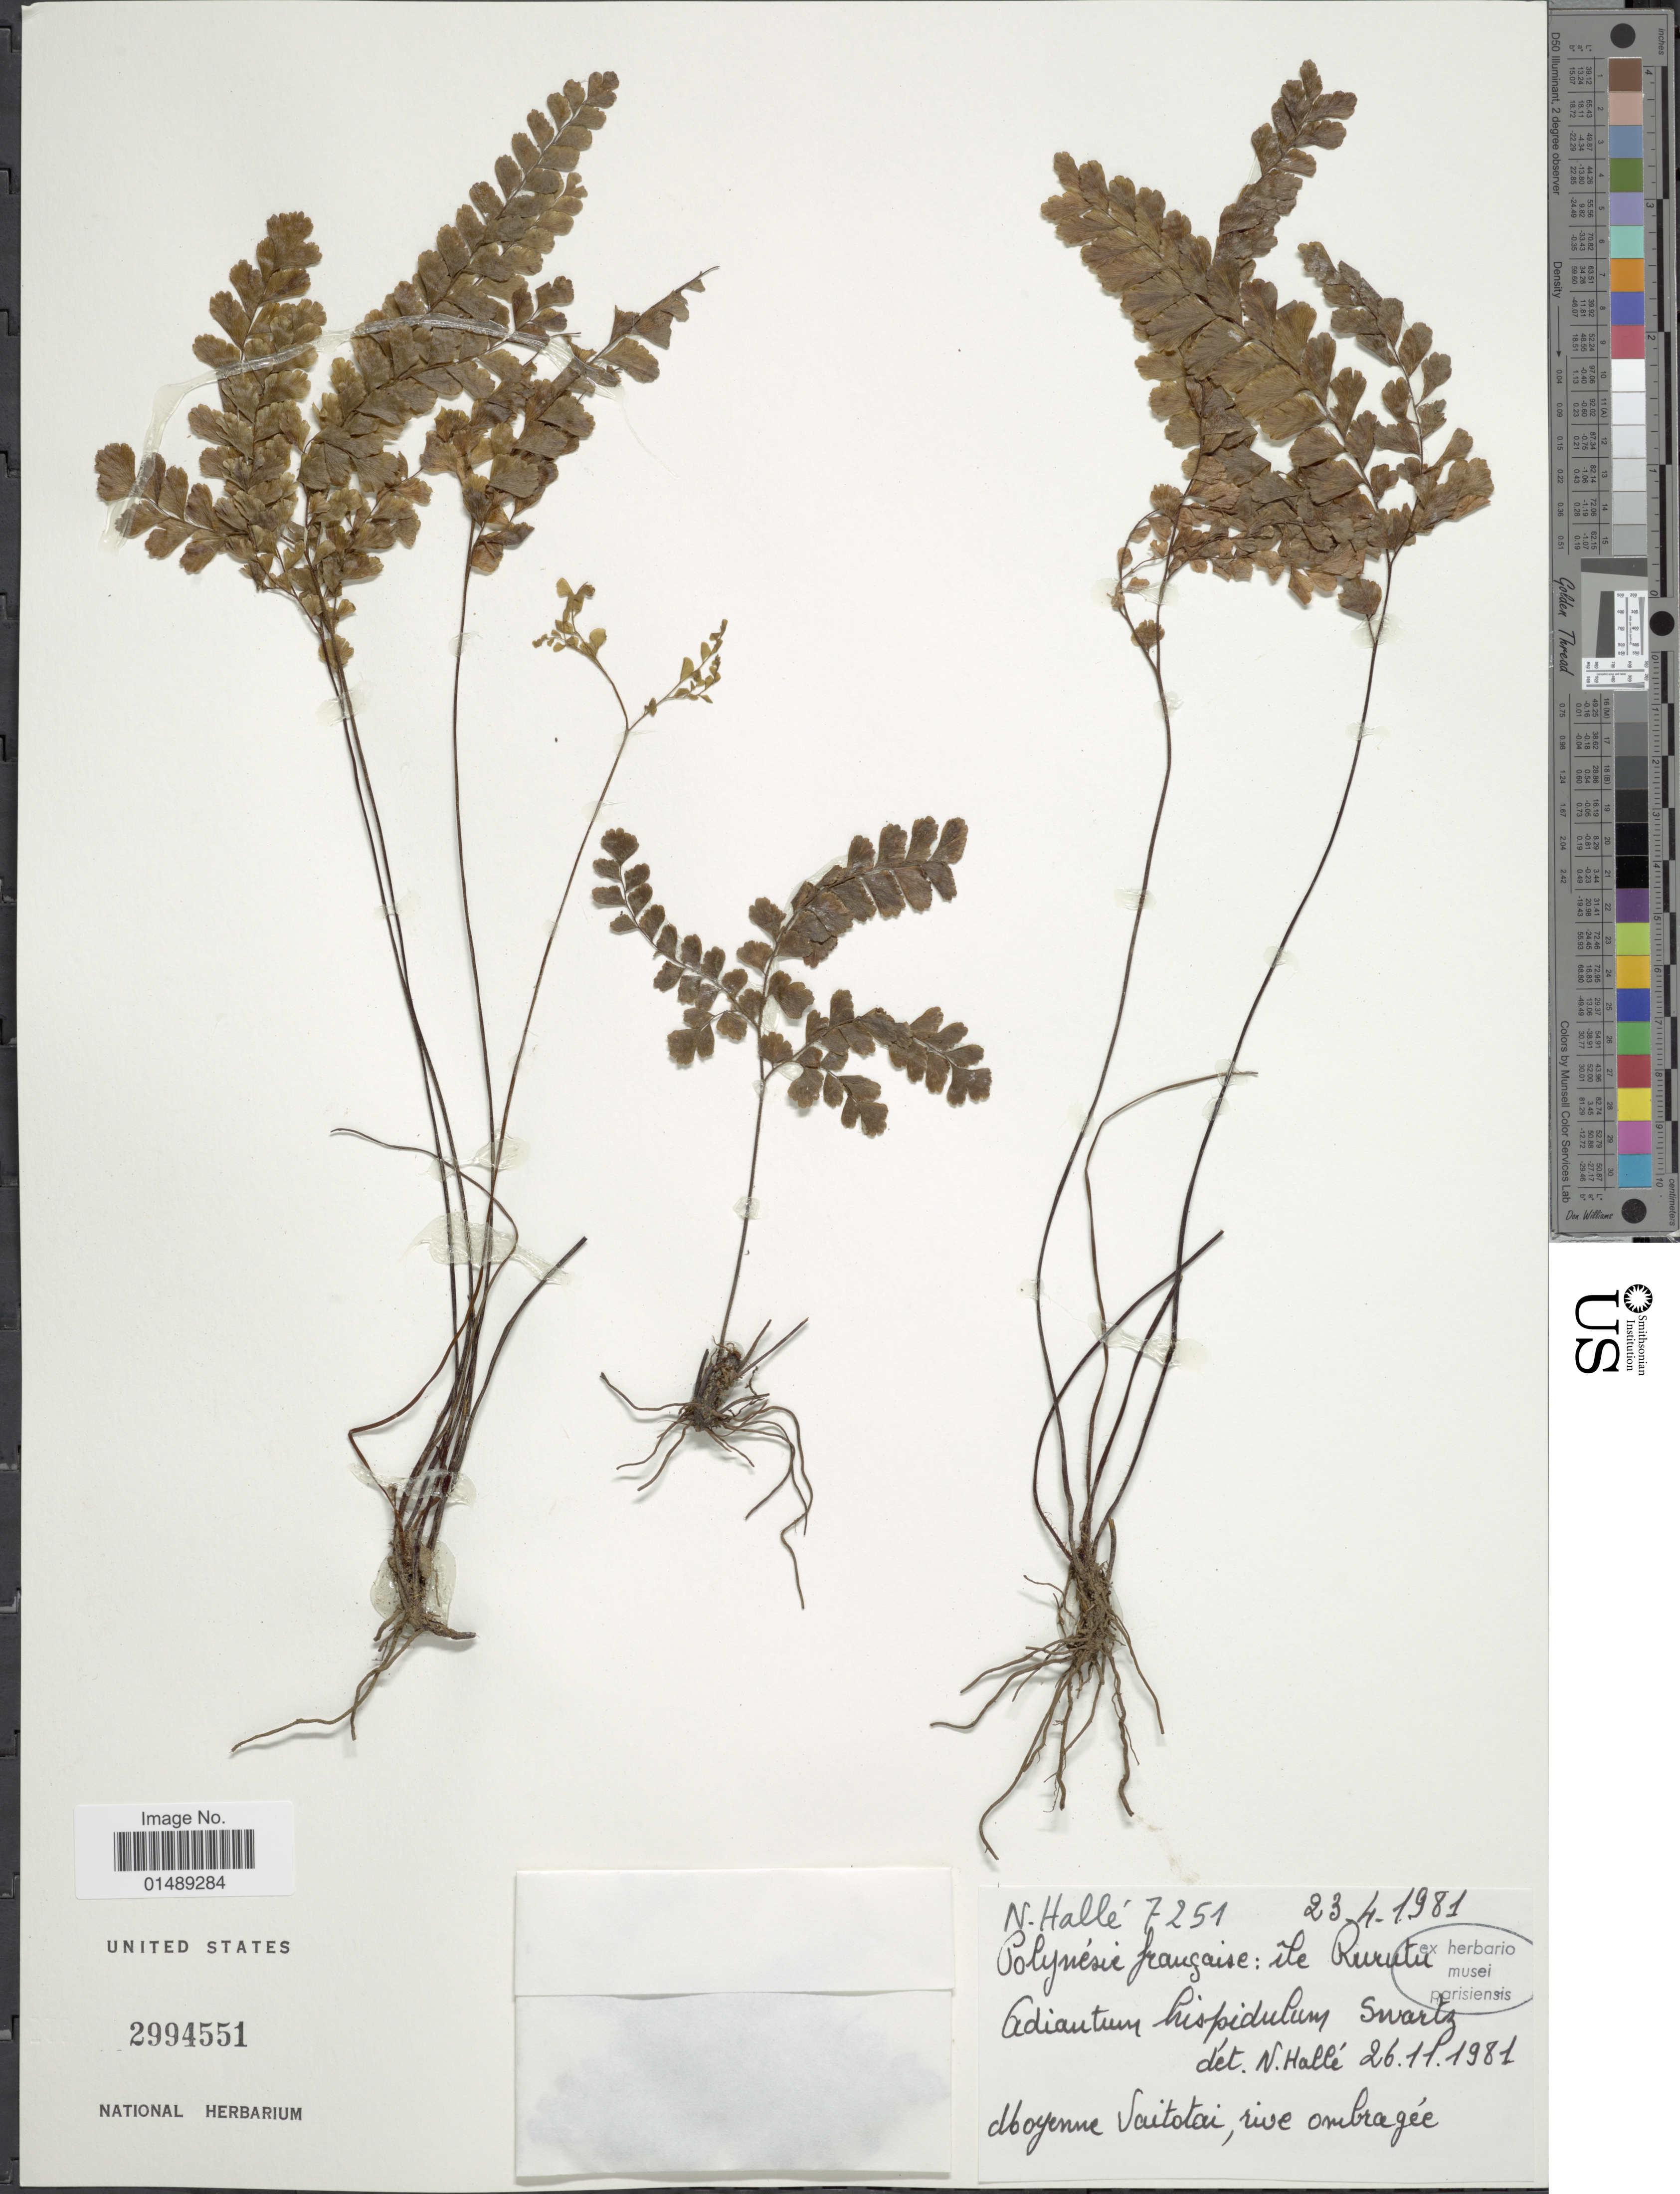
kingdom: Plantae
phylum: Tracheophyta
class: Polypodiopsida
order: Polypodiales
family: Pteridaceae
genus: Adiantum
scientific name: Adiantum hispidulum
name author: Sw.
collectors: N. Hallé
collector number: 7251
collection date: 1981-04-23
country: French Polynesia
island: Rurutu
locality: French Polynesia, ile Rurutu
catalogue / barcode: US 2994551